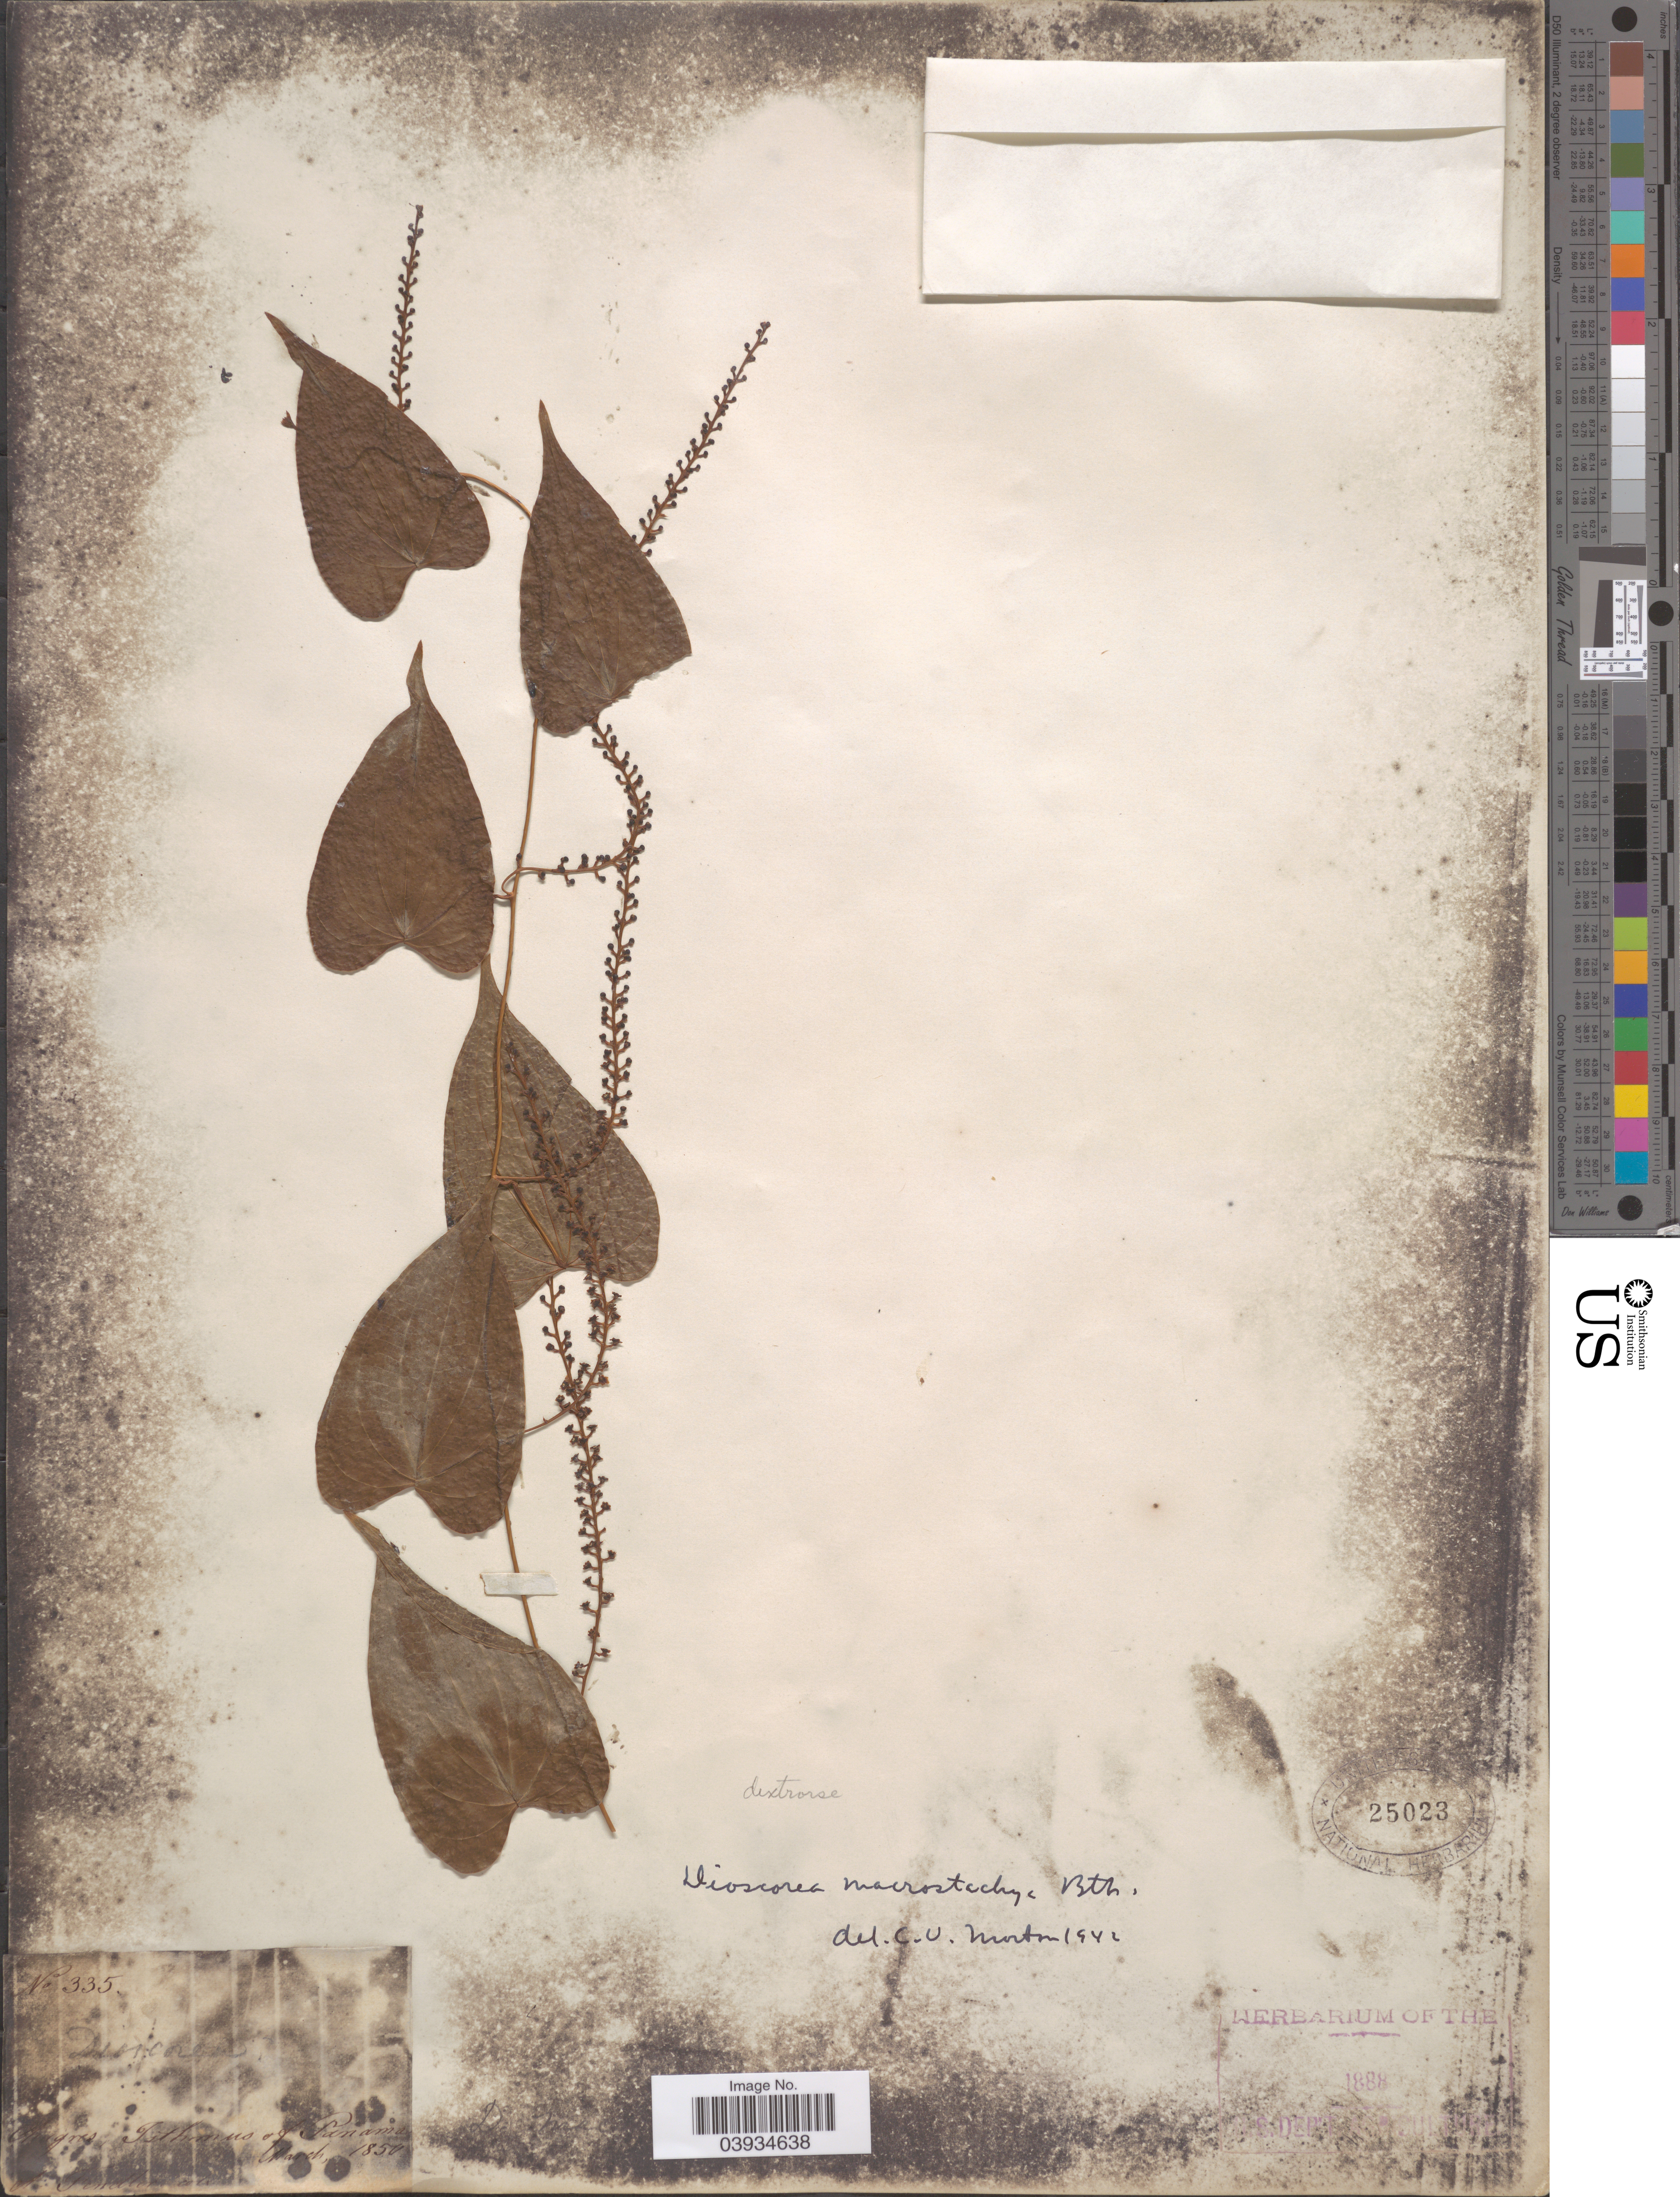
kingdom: Plantae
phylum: Tracheophyta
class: Liliopsida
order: Dioscoreales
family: Dioscoreaceae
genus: Dioscorea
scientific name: Dioscorea mexicana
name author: Scheidw.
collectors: A. Findler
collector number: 335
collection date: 1850-03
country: Panama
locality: Chagres, Isthmus of Panama.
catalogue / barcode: US 25023